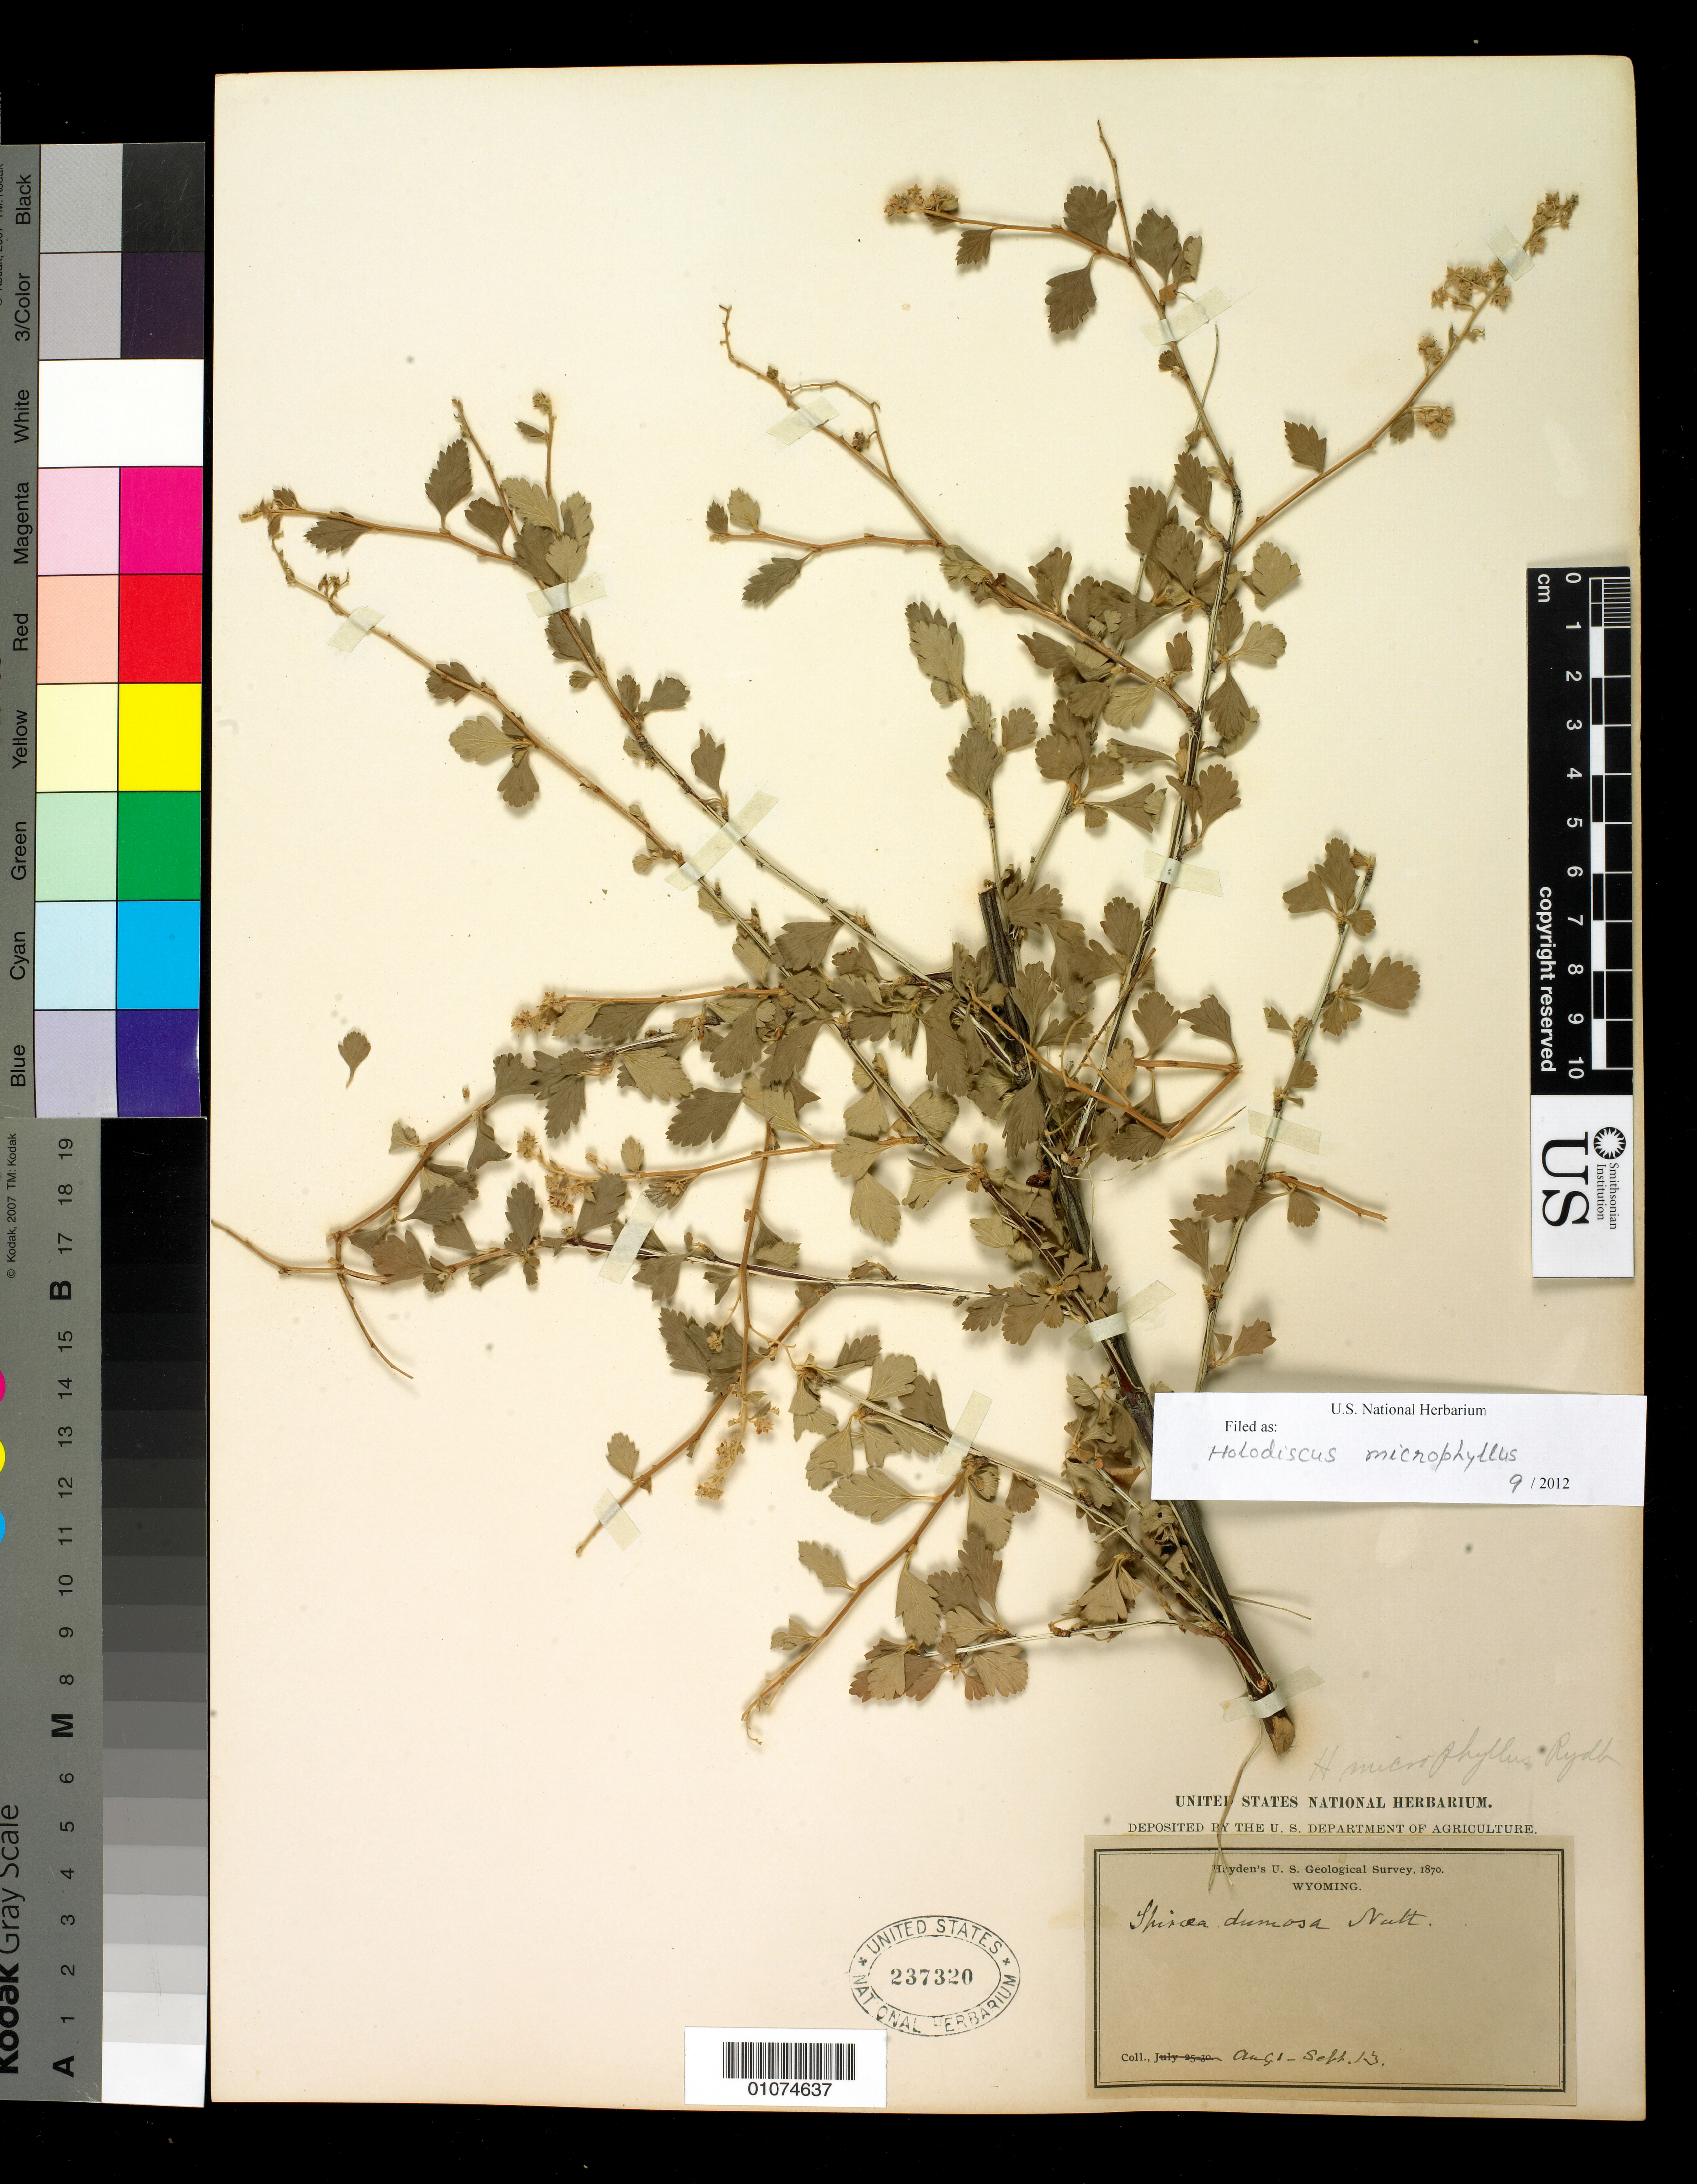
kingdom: Plantae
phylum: Tracheophyta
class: Magnoliopsida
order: Rosales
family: Rosaceae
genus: Holodiscus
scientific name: Holodiscus discolor var. microphyllus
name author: (Rydb.) Jeps.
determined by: Strong, Mark T., (BOT), Smithsonian Institution - National Museum of Natural History (UNITED STATES)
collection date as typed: Aug 1870 to -- Sep 1870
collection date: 1870-08/1870-09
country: United States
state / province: Wyoming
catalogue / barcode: US 237320